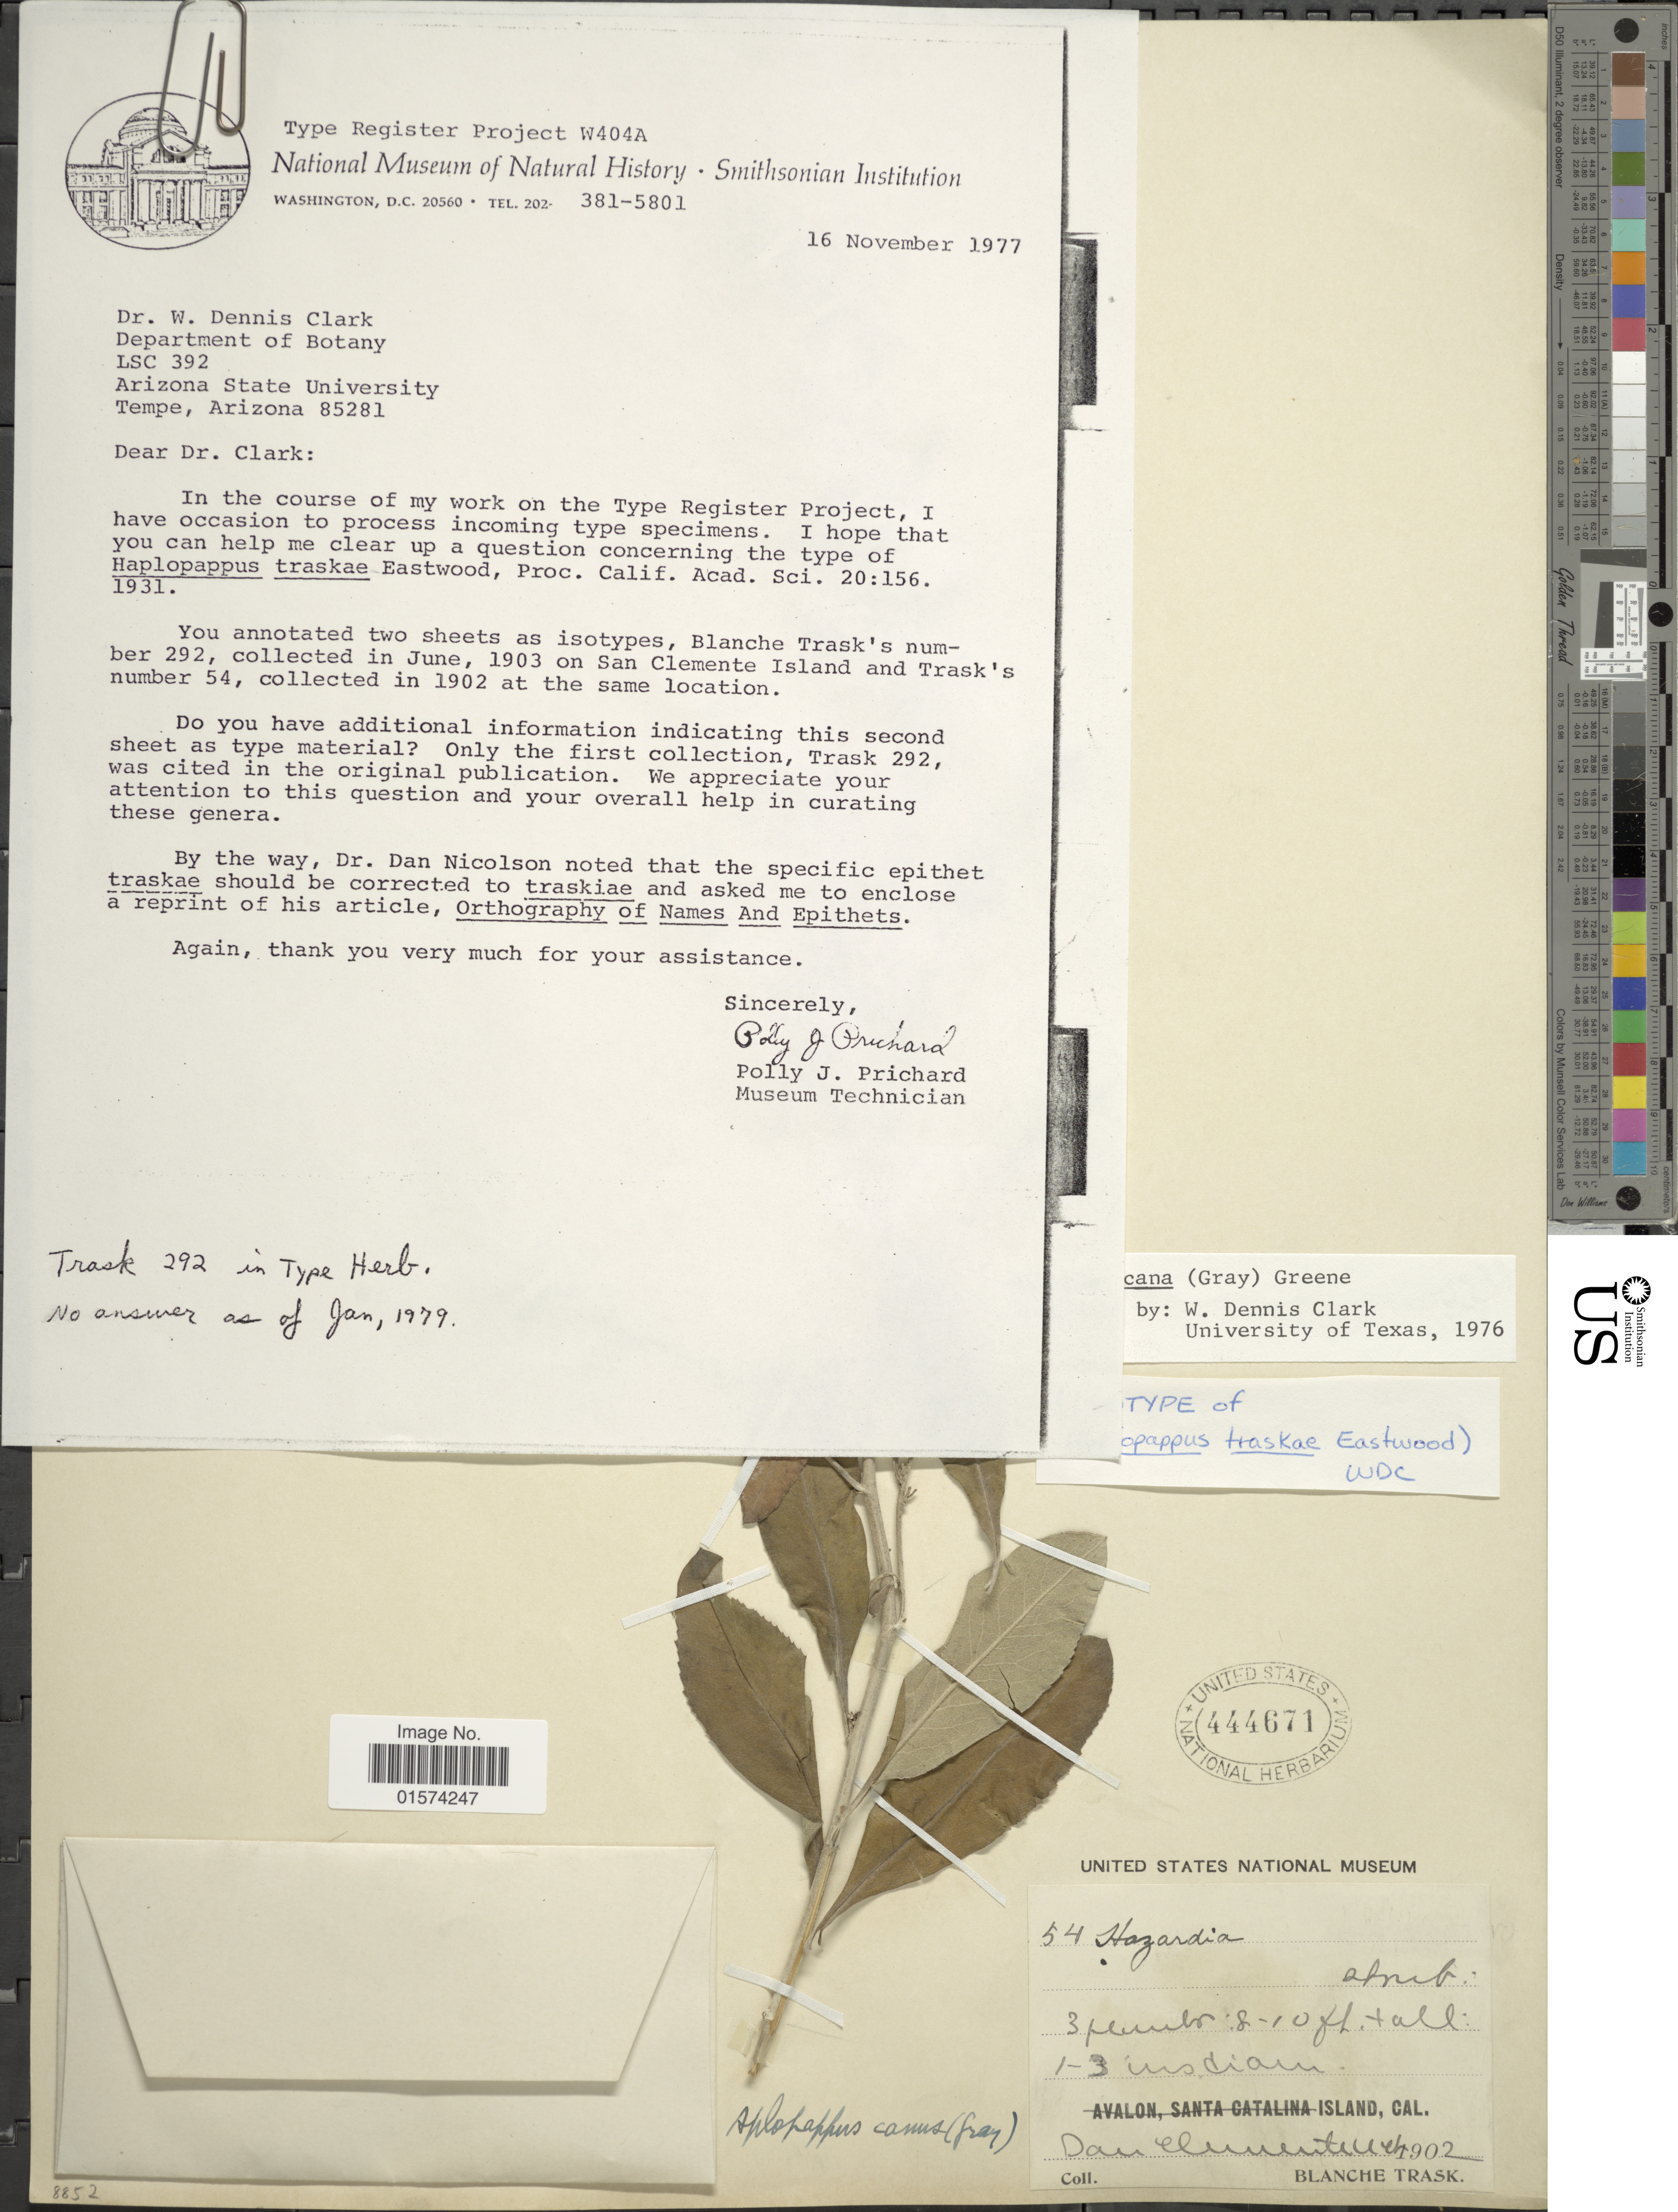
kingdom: Plantae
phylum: Tracheophyta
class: Magnoliopsida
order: Asterales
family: Asteraceae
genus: Hazardia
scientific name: Hazardia cana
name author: (A. Gray) Greene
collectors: B. Trask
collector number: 54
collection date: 1902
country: United States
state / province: California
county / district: Orange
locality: San Clemente.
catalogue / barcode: US 444671